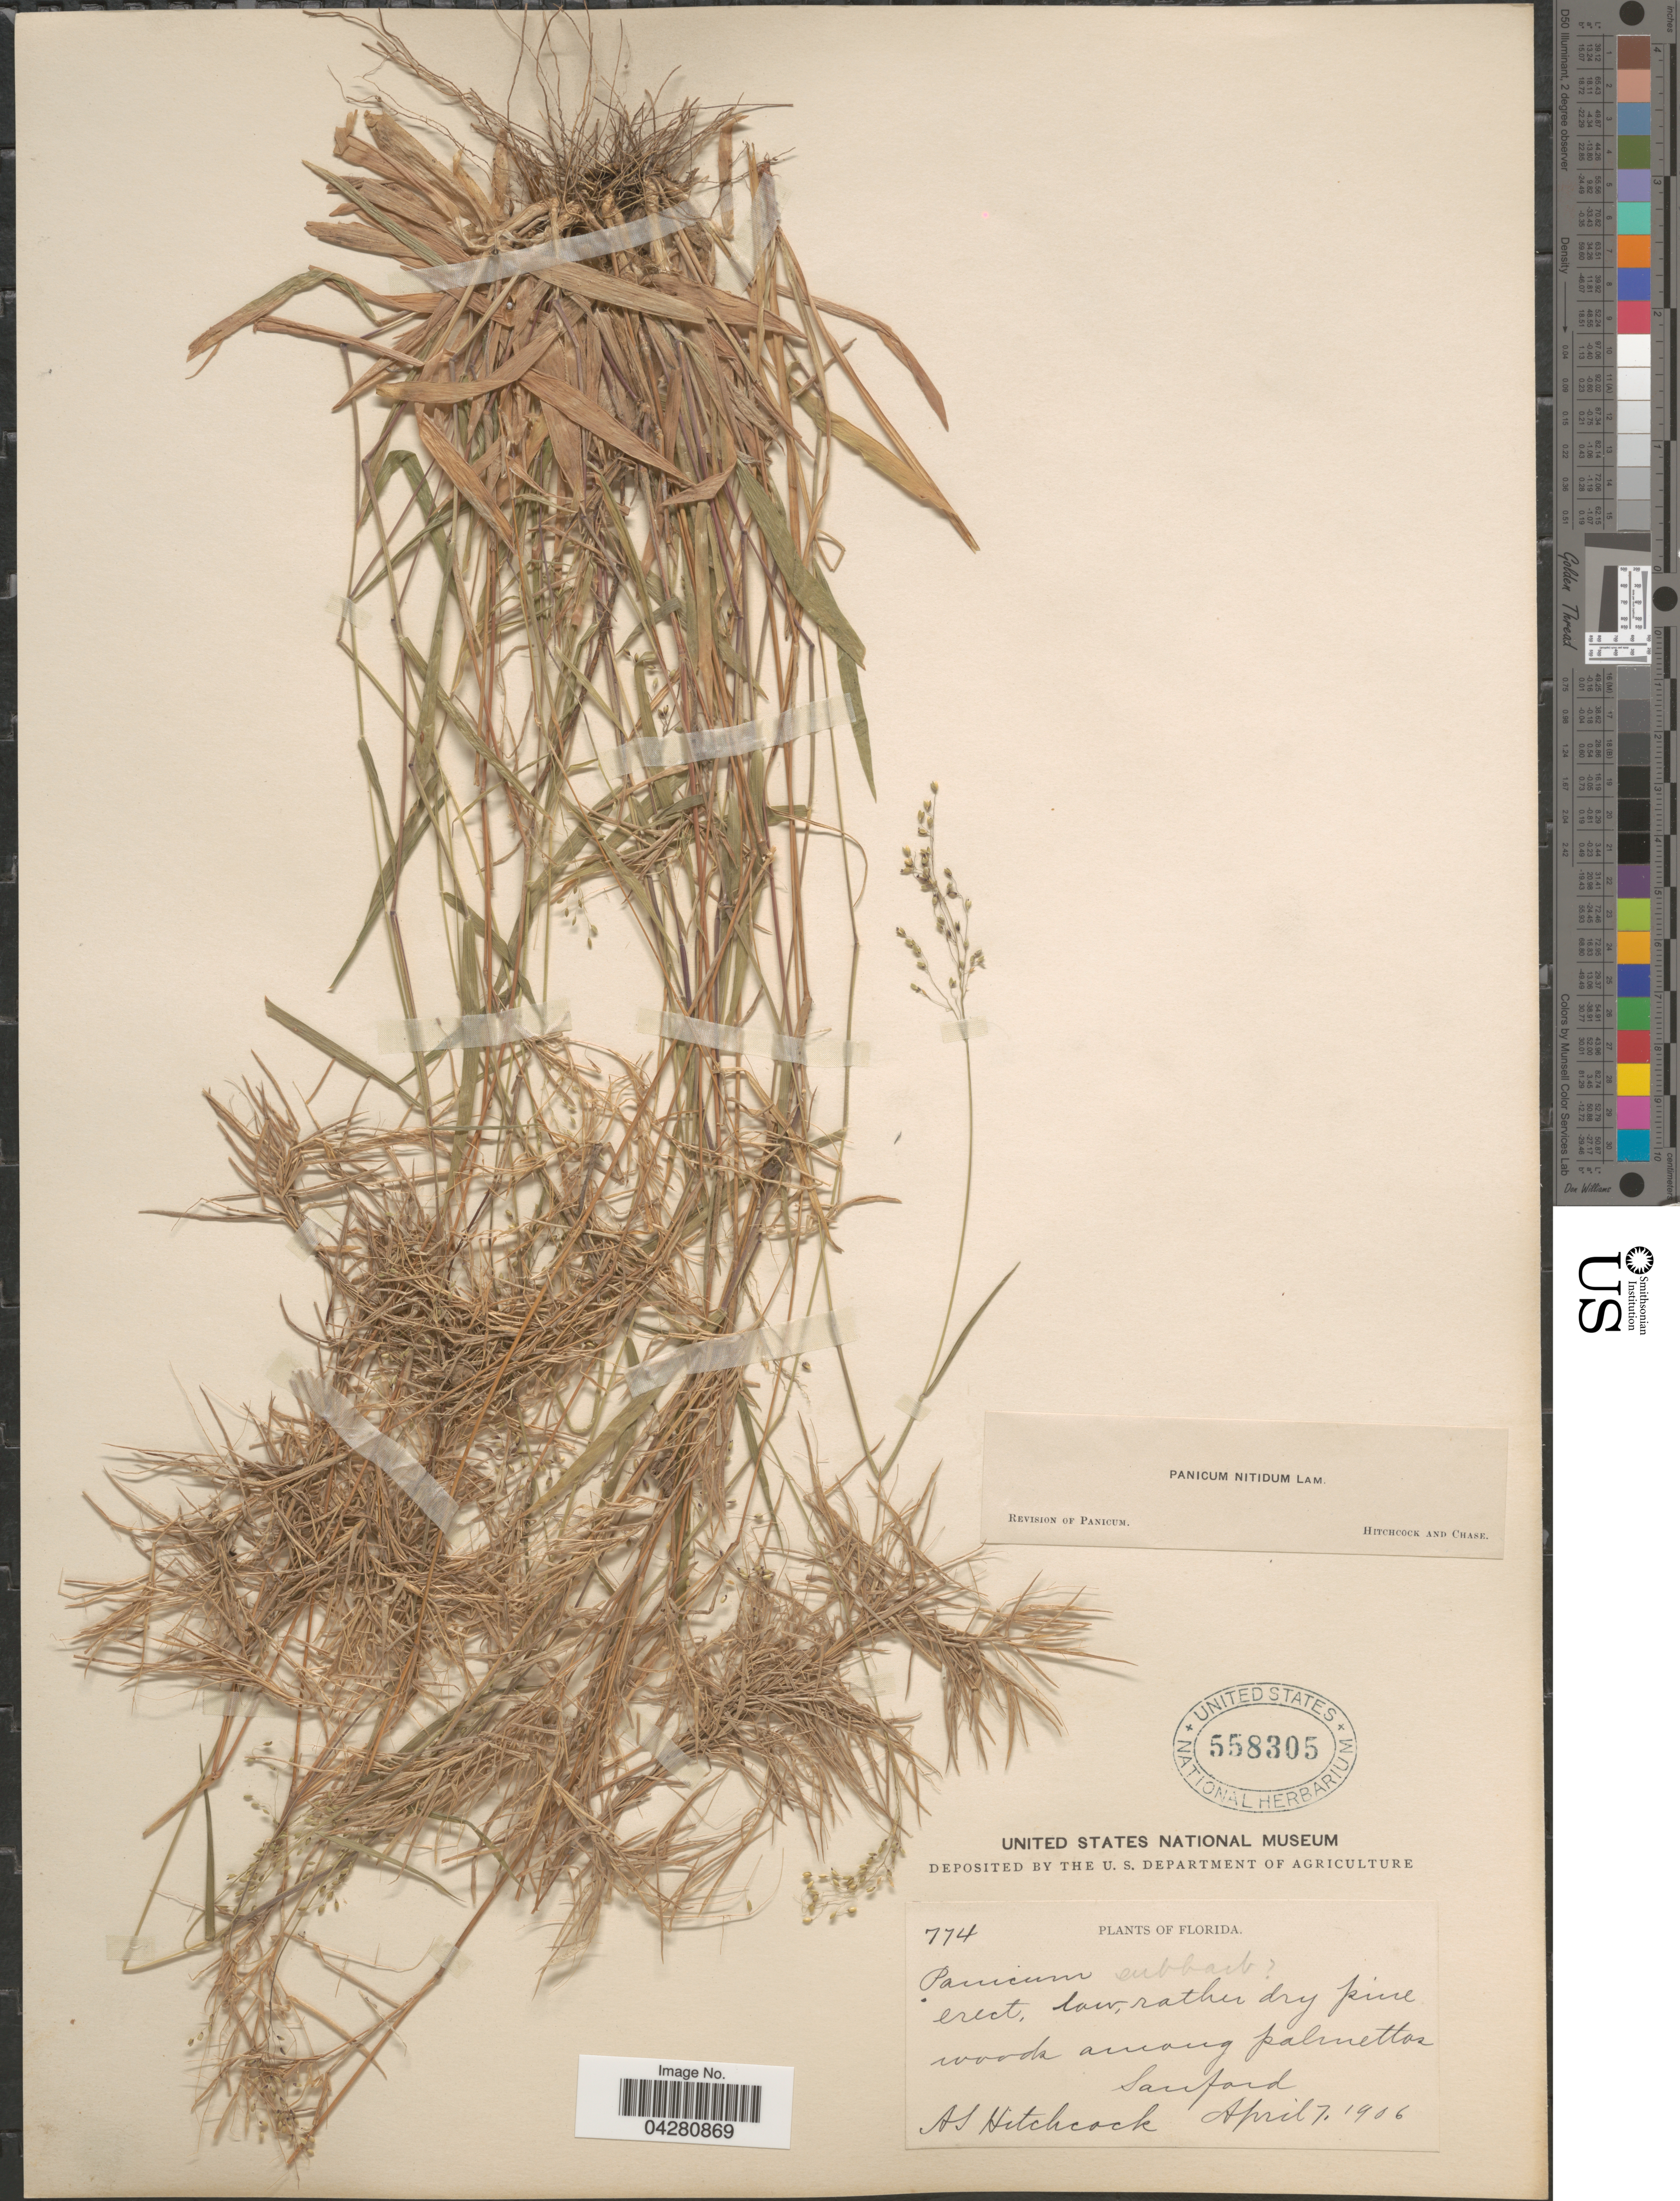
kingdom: Plantae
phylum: Tracheophyta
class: Liliopsida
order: Poales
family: Poaceae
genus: Dichanthelium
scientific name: Dichanthelium dichotomum var. dichotomum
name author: (L.) Gould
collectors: A. S. Hitchcock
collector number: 774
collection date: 1906-04-07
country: United States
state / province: Florida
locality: Erect, low, rather dry pine woods among palmettos Sanford.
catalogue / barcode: US 558305